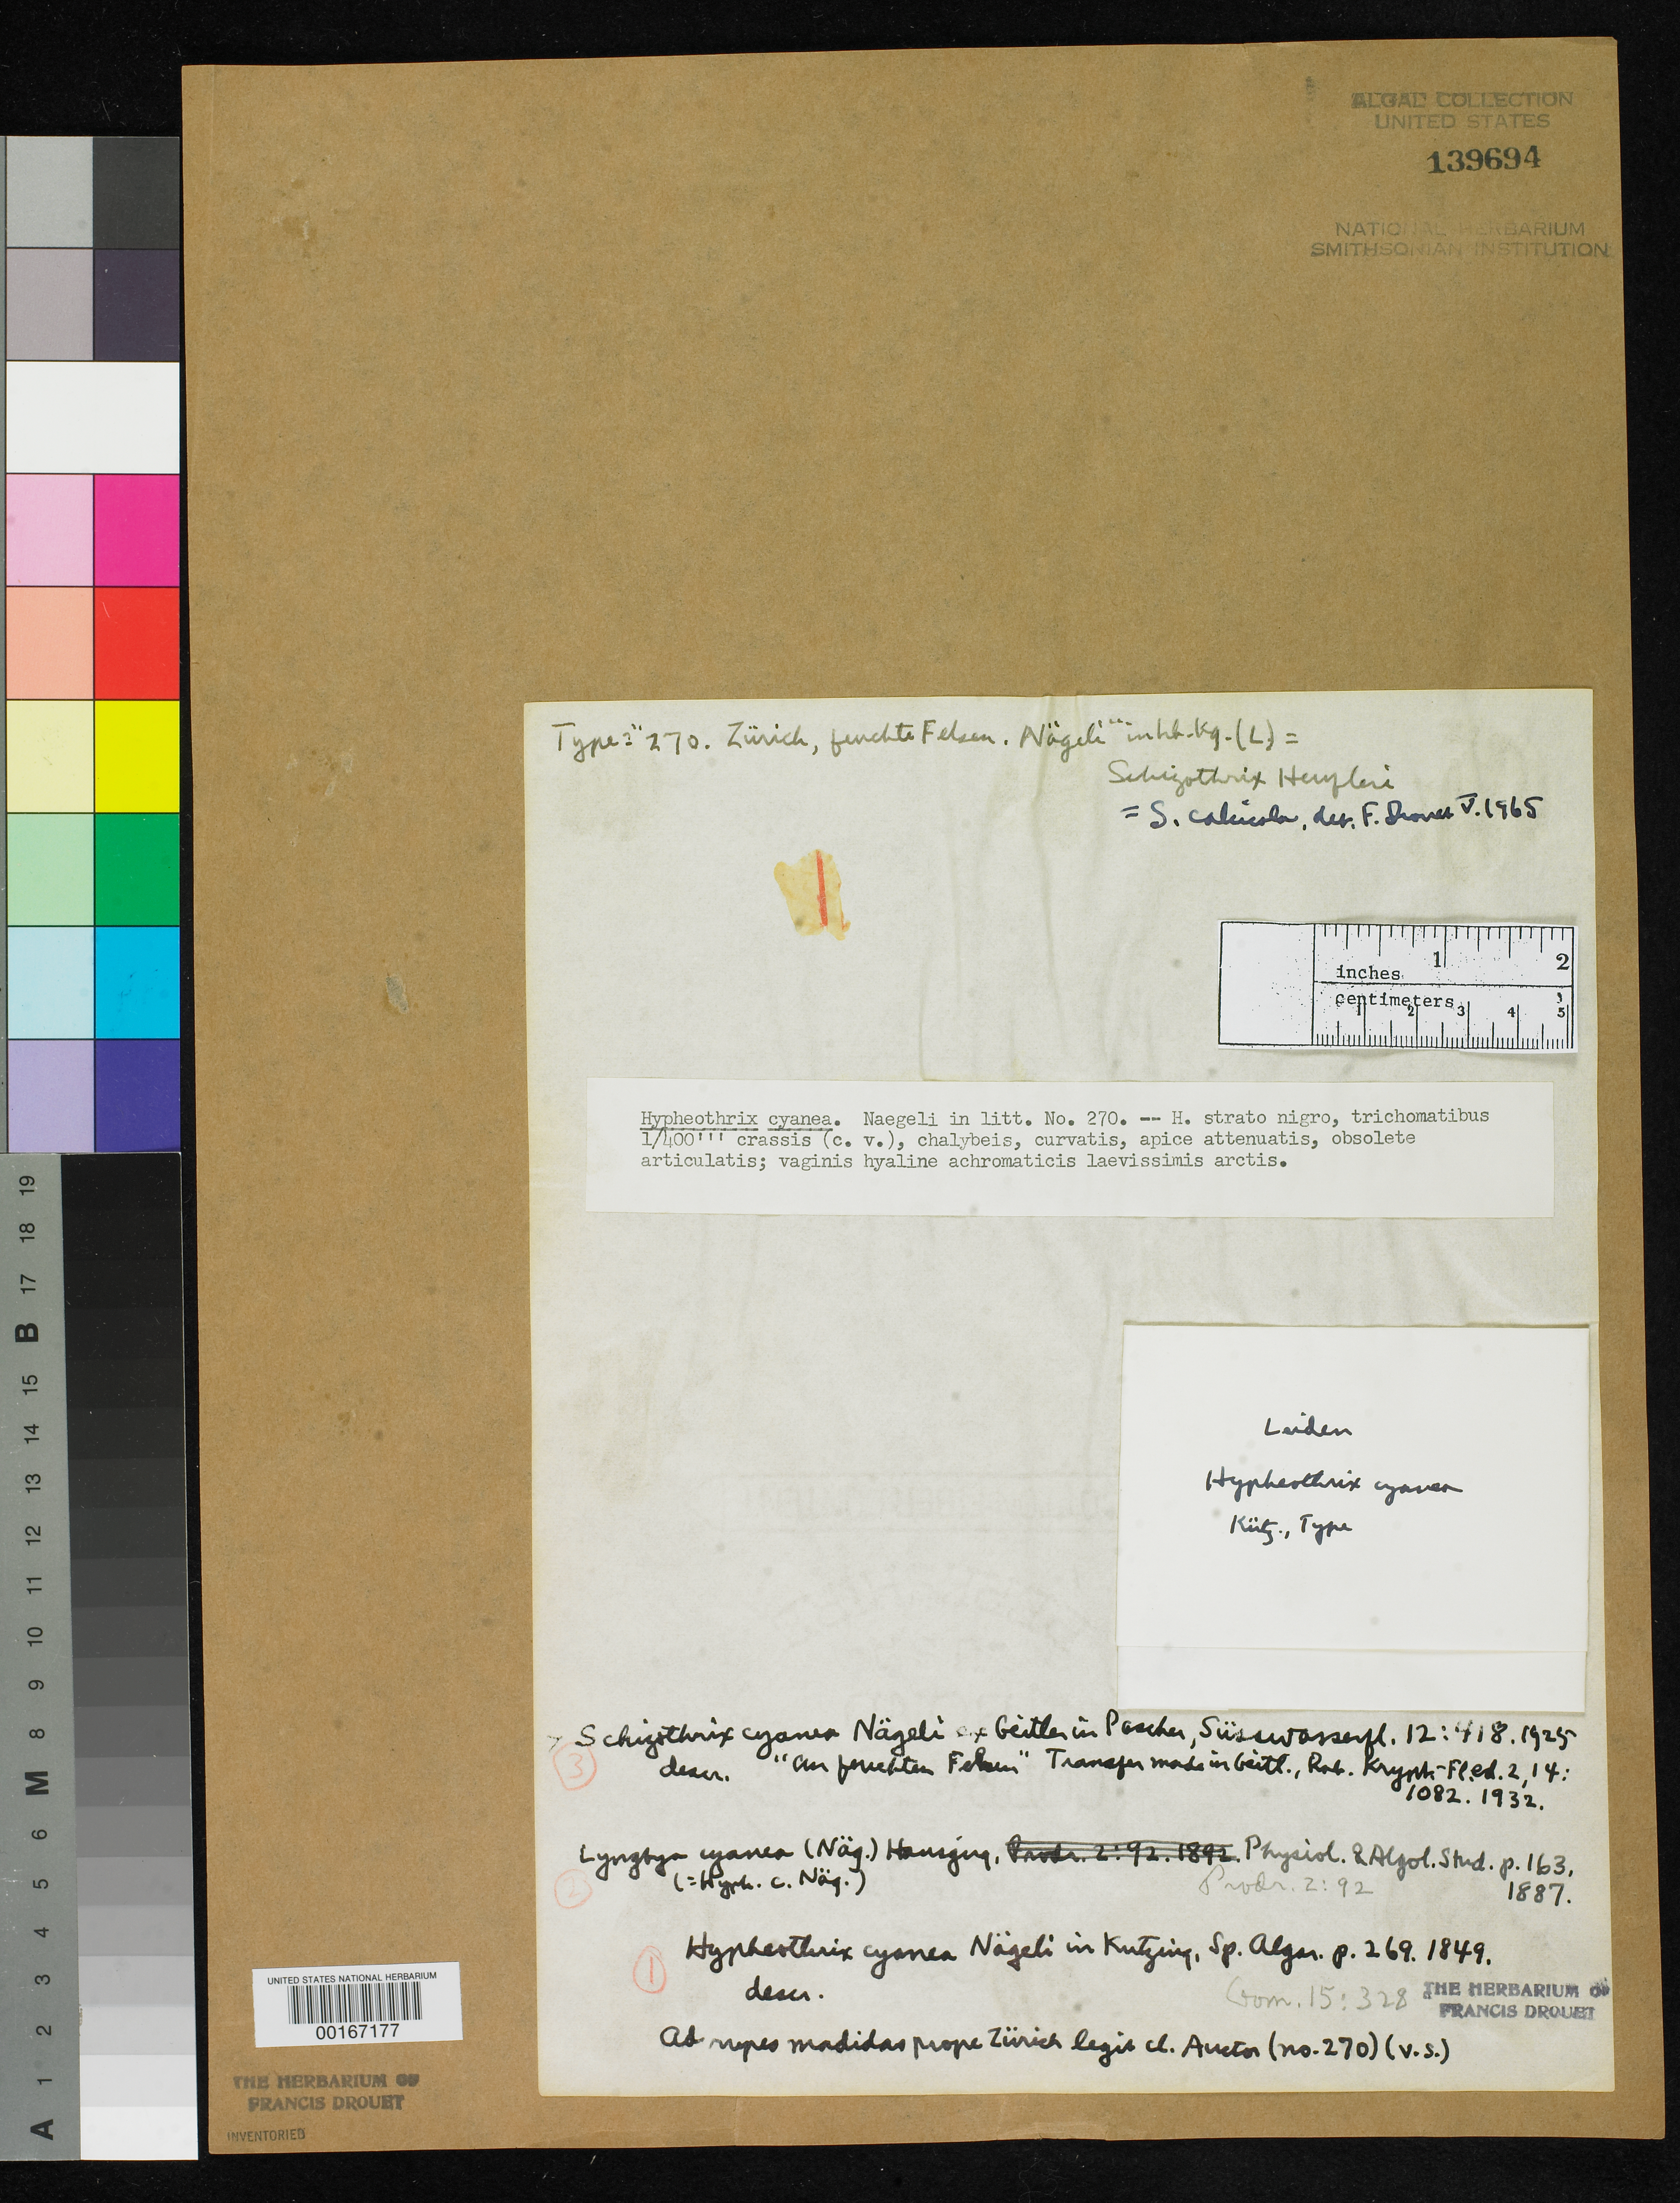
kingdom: Bacteria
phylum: Cyanobacteria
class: Cyanobacteriia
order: Cyanobacteriales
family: Oscillatoriaceae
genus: Hypheothrix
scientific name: Hypheothrix cyanea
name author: Näg. in Kütz.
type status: Isotype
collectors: C. Nägeli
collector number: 270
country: Switzerland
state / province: Zürich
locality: Zurich.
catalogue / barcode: US 139694